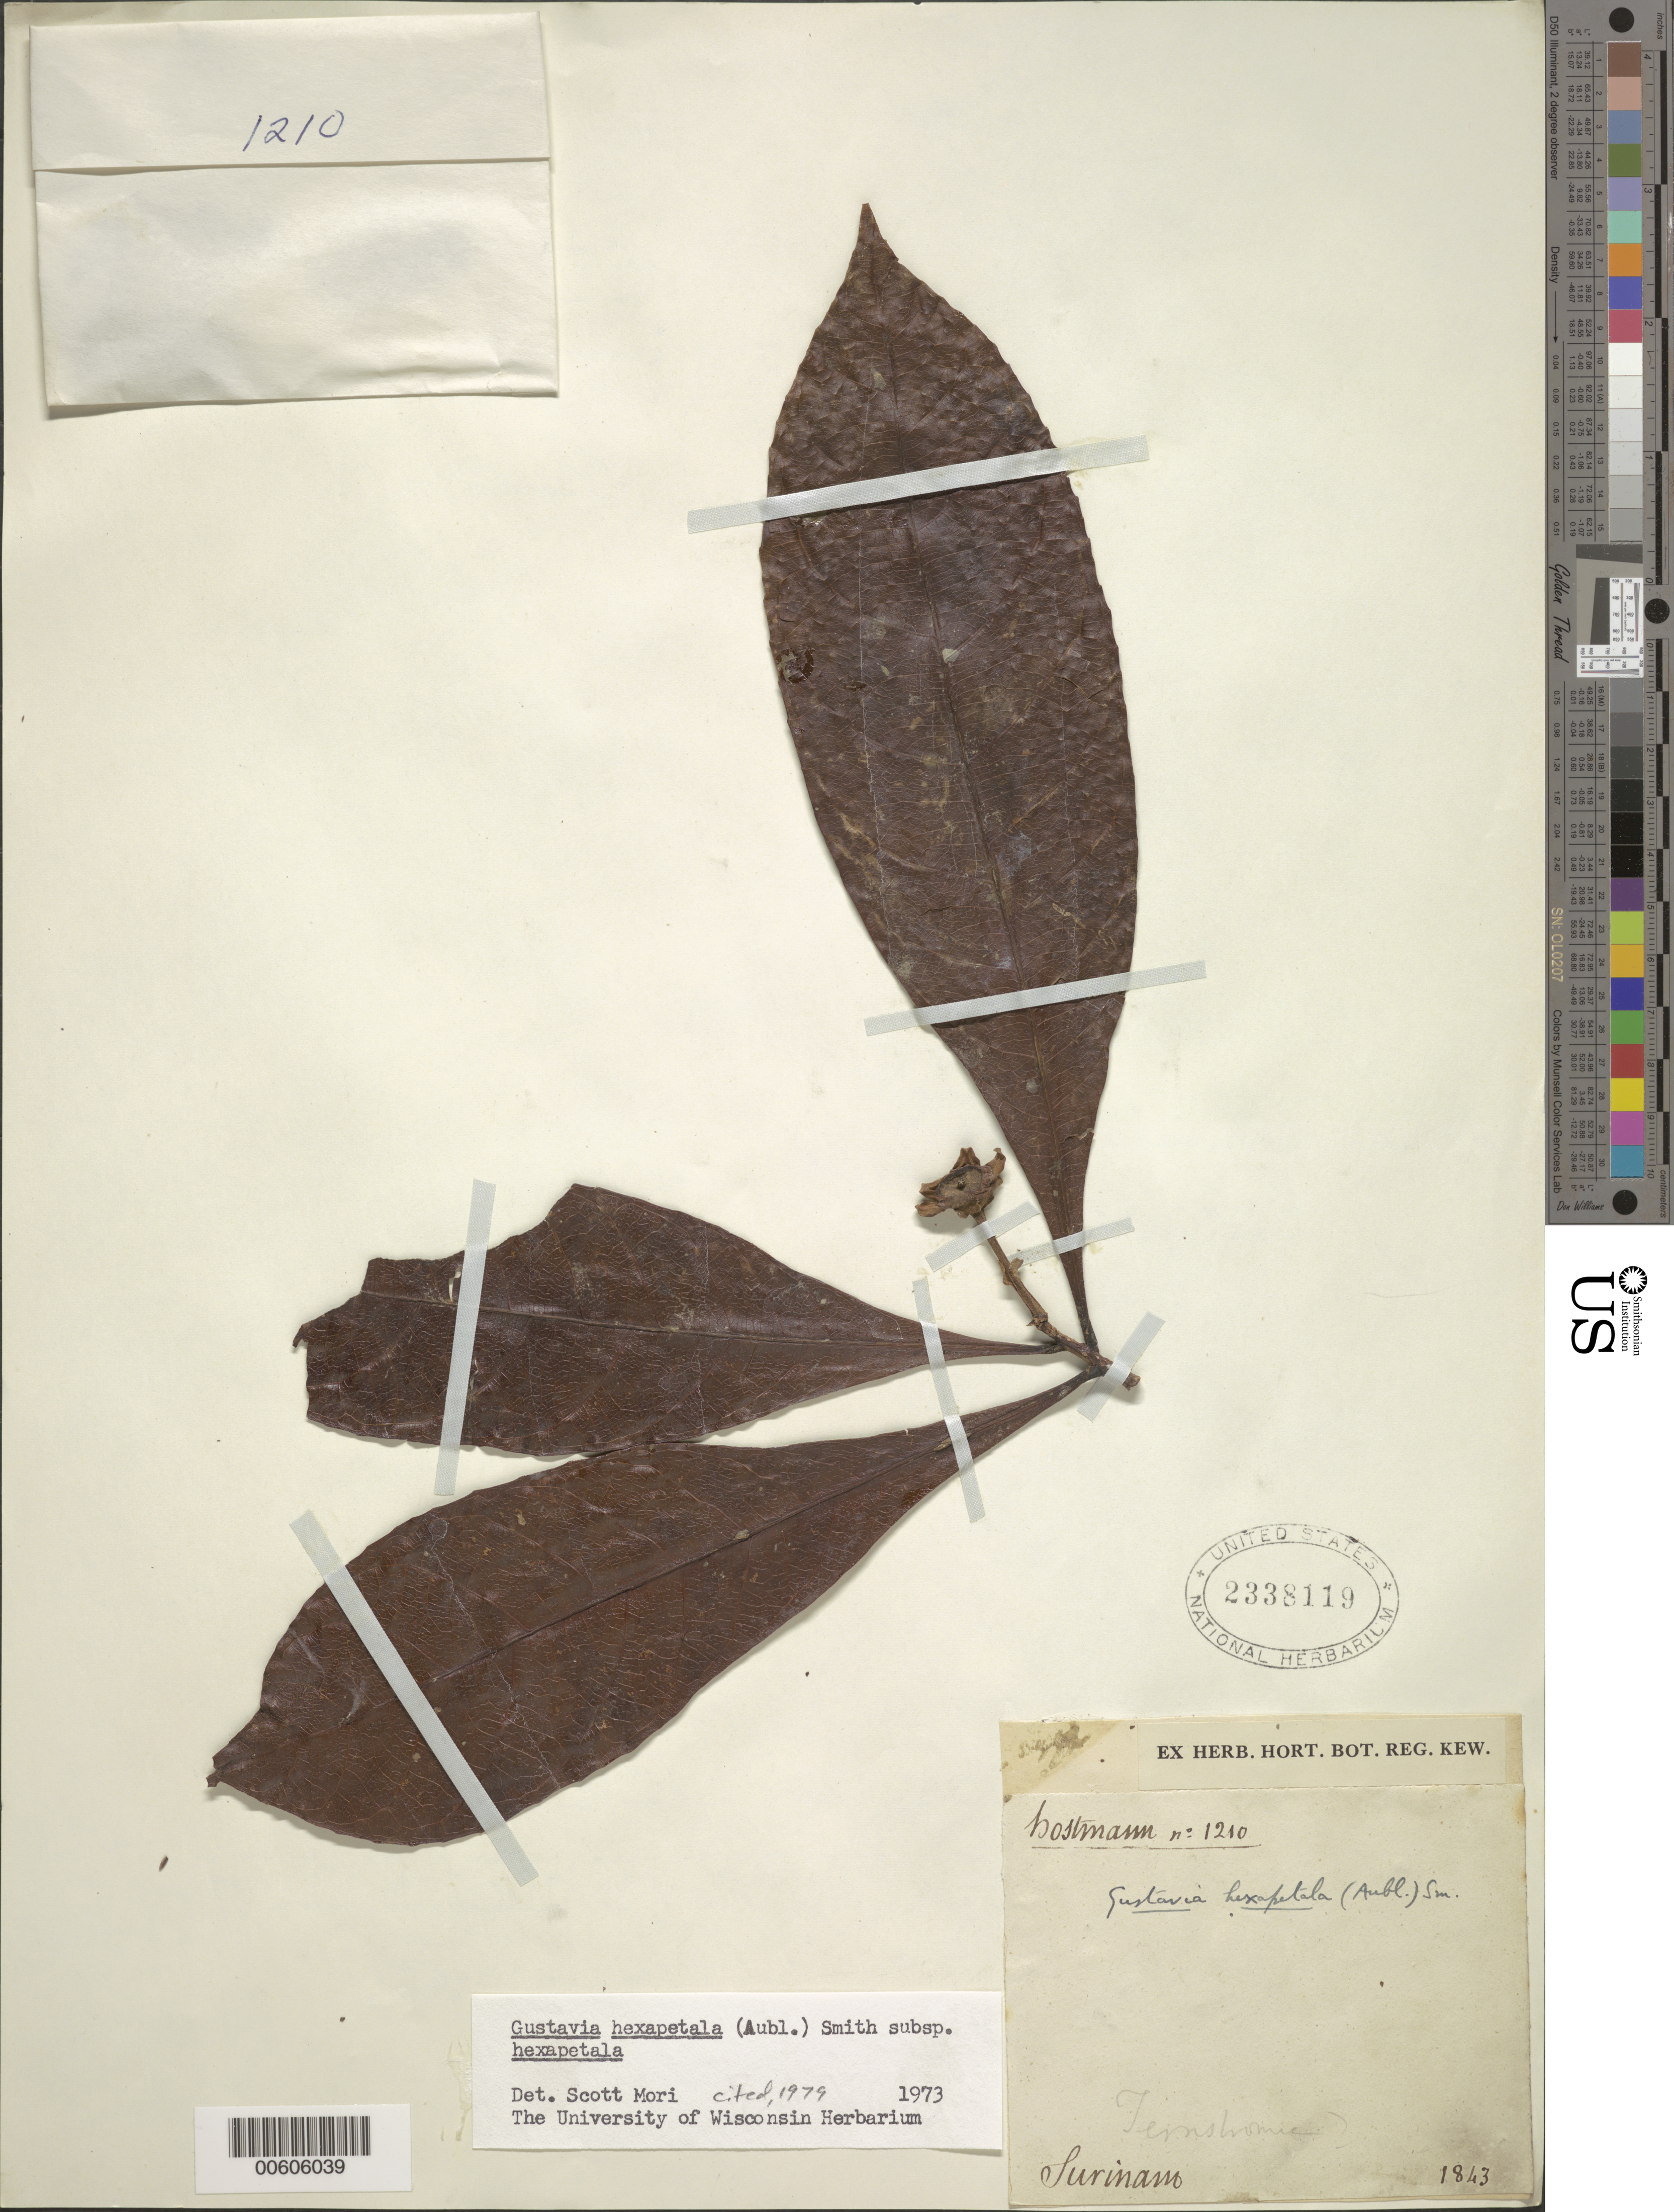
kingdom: Plantae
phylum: Tracheophyta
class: Magnoliopsida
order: Ericales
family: Lecythidaceae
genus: Gustavia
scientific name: Gustavia hexapetala subsp. hexapetala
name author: (Aubl.) Sm.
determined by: Mori, Scott A.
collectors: F. Hostmann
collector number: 1210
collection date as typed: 1843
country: Suriname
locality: Ternshomie ?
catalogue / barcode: US 2338119